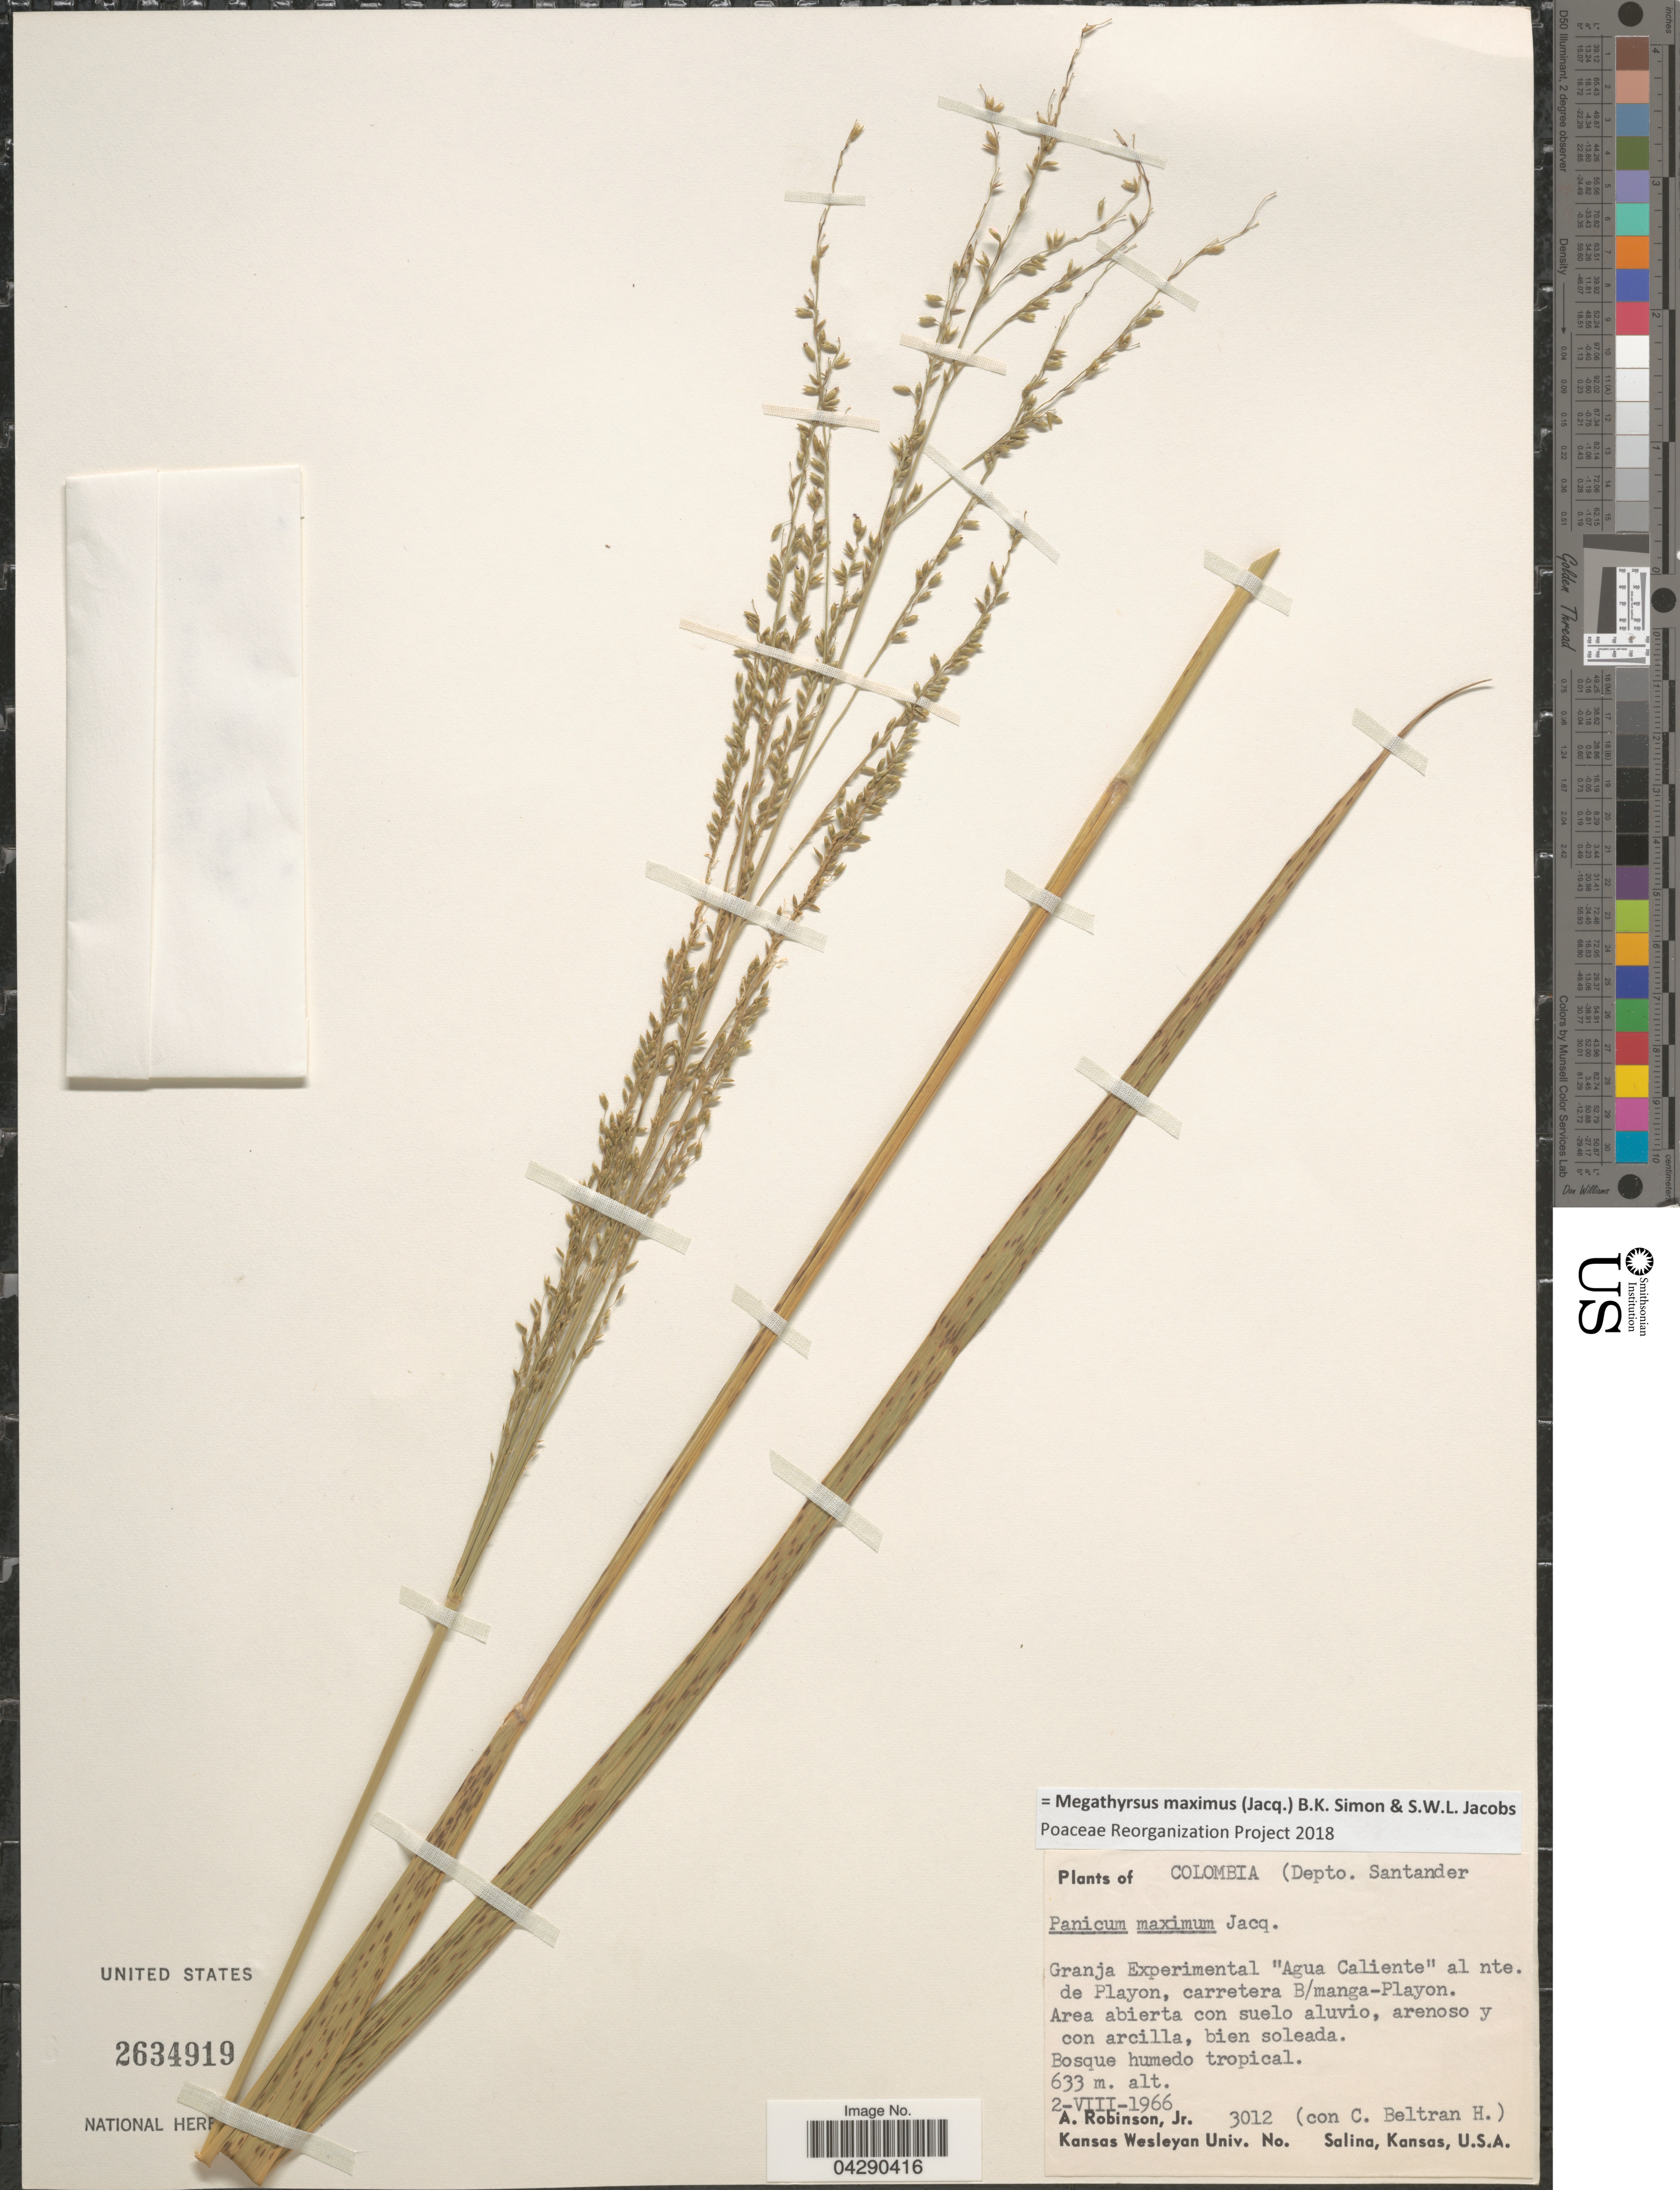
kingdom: Plantae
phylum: Tracheophyta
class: Liliopsida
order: Poales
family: Poaceae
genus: Megathyrsus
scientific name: Megathyrsus maximus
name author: (Jacq.) B.K. Simon & S.W.L. Jacobs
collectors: A. Robinson Jr. & C. Beltran H.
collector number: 3012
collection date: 1966-08-02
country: Colombia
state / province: Santander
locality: Depto. Santander. Granja Experimental "Agua Caliente" al nte. de Playon, carretera B/manga-Playon.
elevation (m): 633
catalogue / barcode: US 2634919